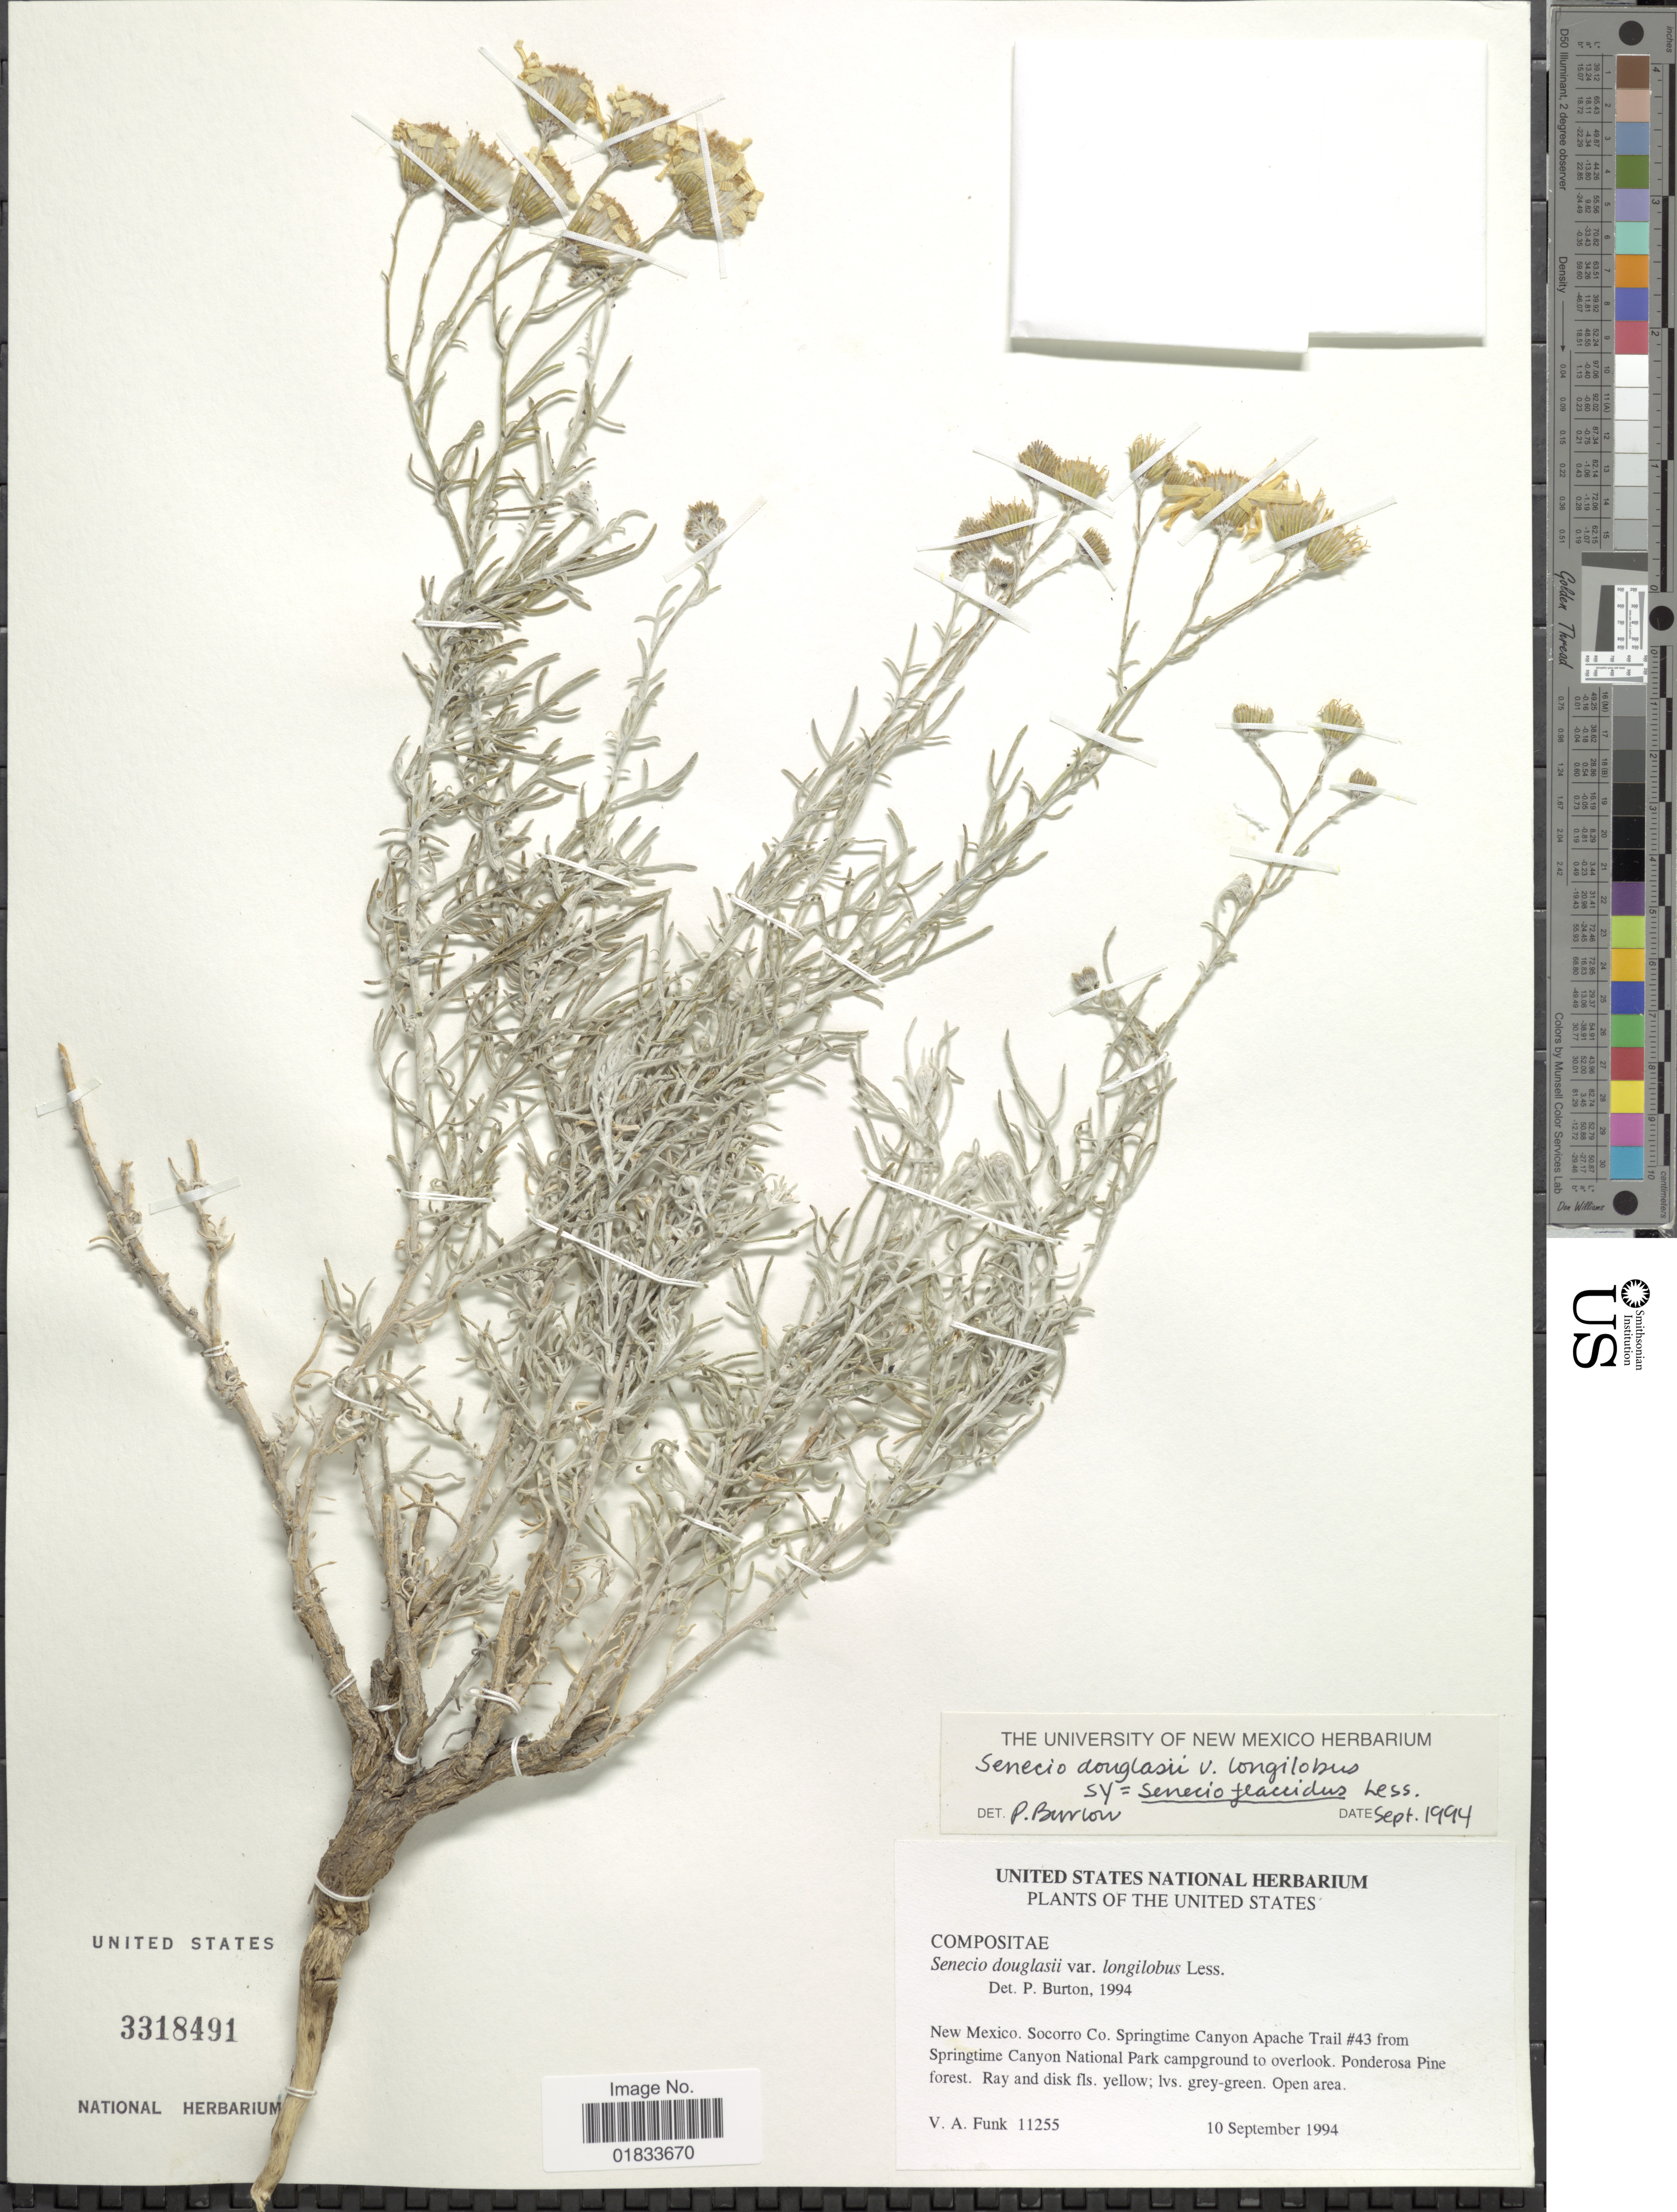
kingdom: Plantae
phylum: Tracheophyta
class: Magnoliopsida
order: Asterales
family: Asteraceae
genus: Senecio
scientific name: Senecio flaccidus var. flaccidus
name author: Less.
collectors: V. Funk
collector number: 11255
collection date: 1994-09-10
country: United States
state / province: New Mexico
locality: Socorro Co. Springtime Canyon Apache Trail #43 from Springtime Canyon National Park campground to overlook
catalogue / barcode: US 3318491